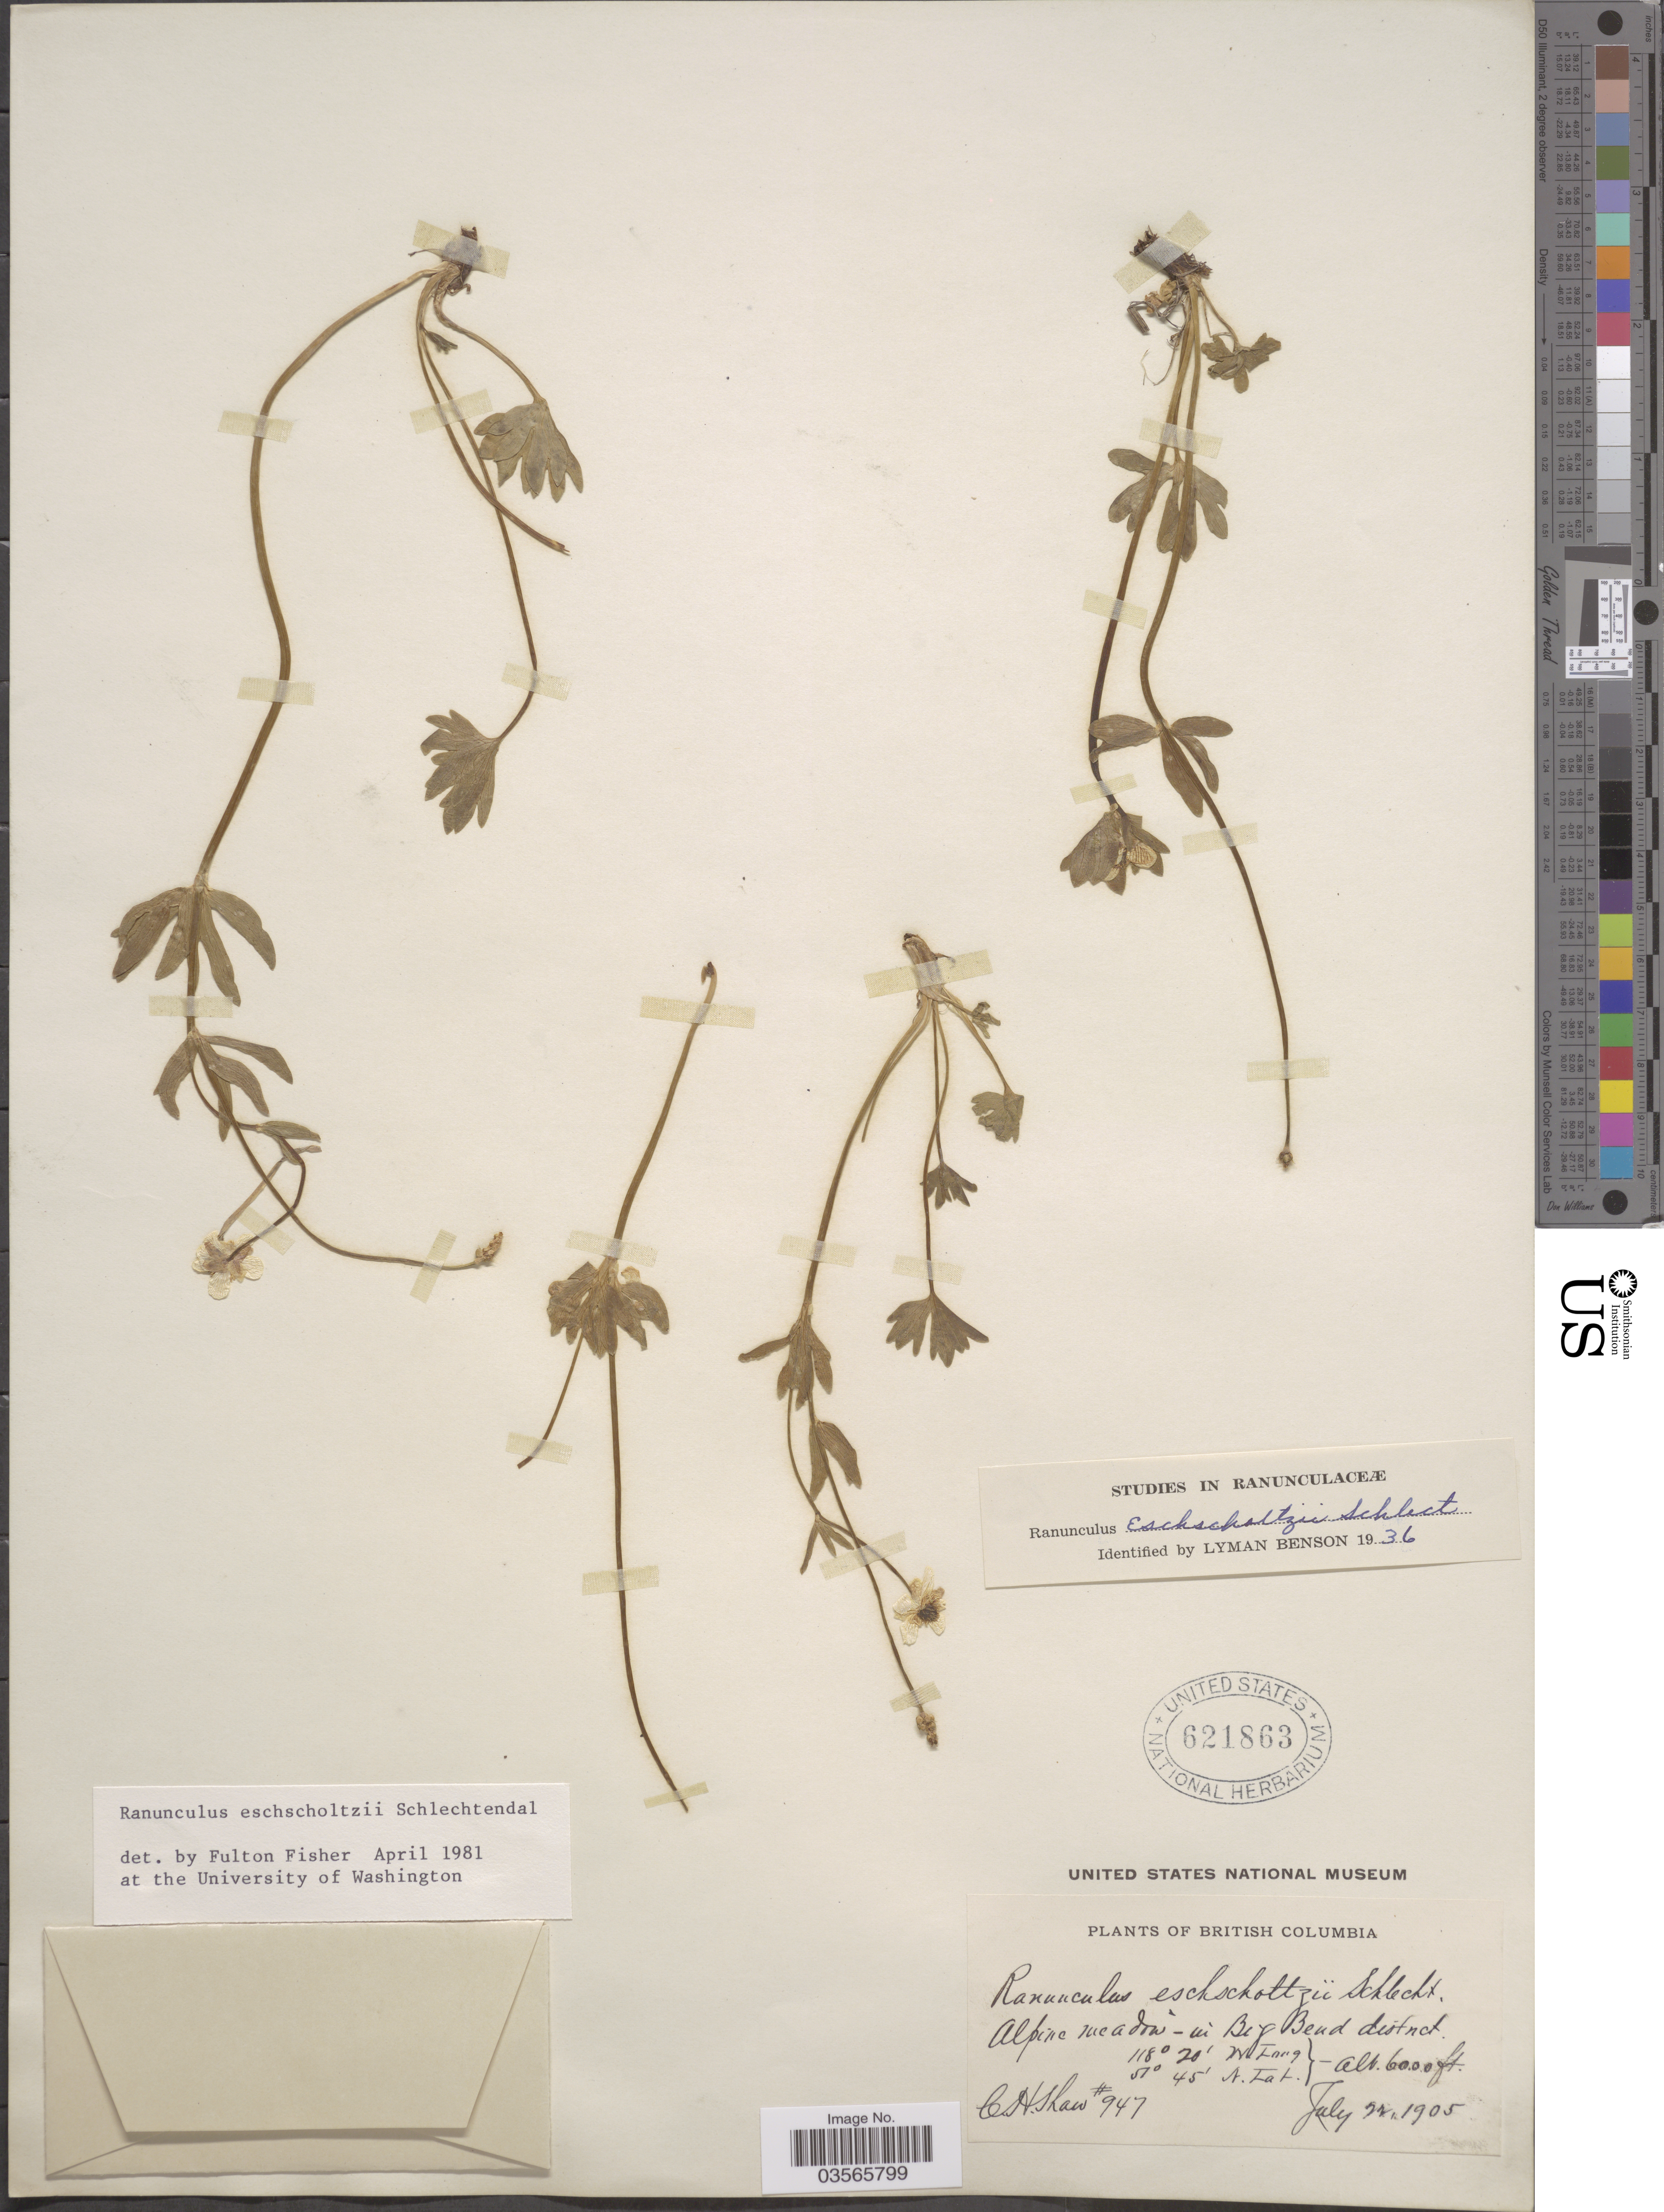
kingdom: Plantae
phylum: Tracheophyta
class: Magnoliopsida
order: Ranunculales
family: Ranunculaceae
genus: Ranunculus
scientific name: Ranunculus eschscholtzii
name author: Schltdl.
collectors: C. H. Shaw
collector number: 947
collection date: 1905-07-22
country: Canada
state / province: British Columbia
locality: Alpine meadow - in Big Bend district.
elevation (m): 1829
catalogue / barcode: US 621863